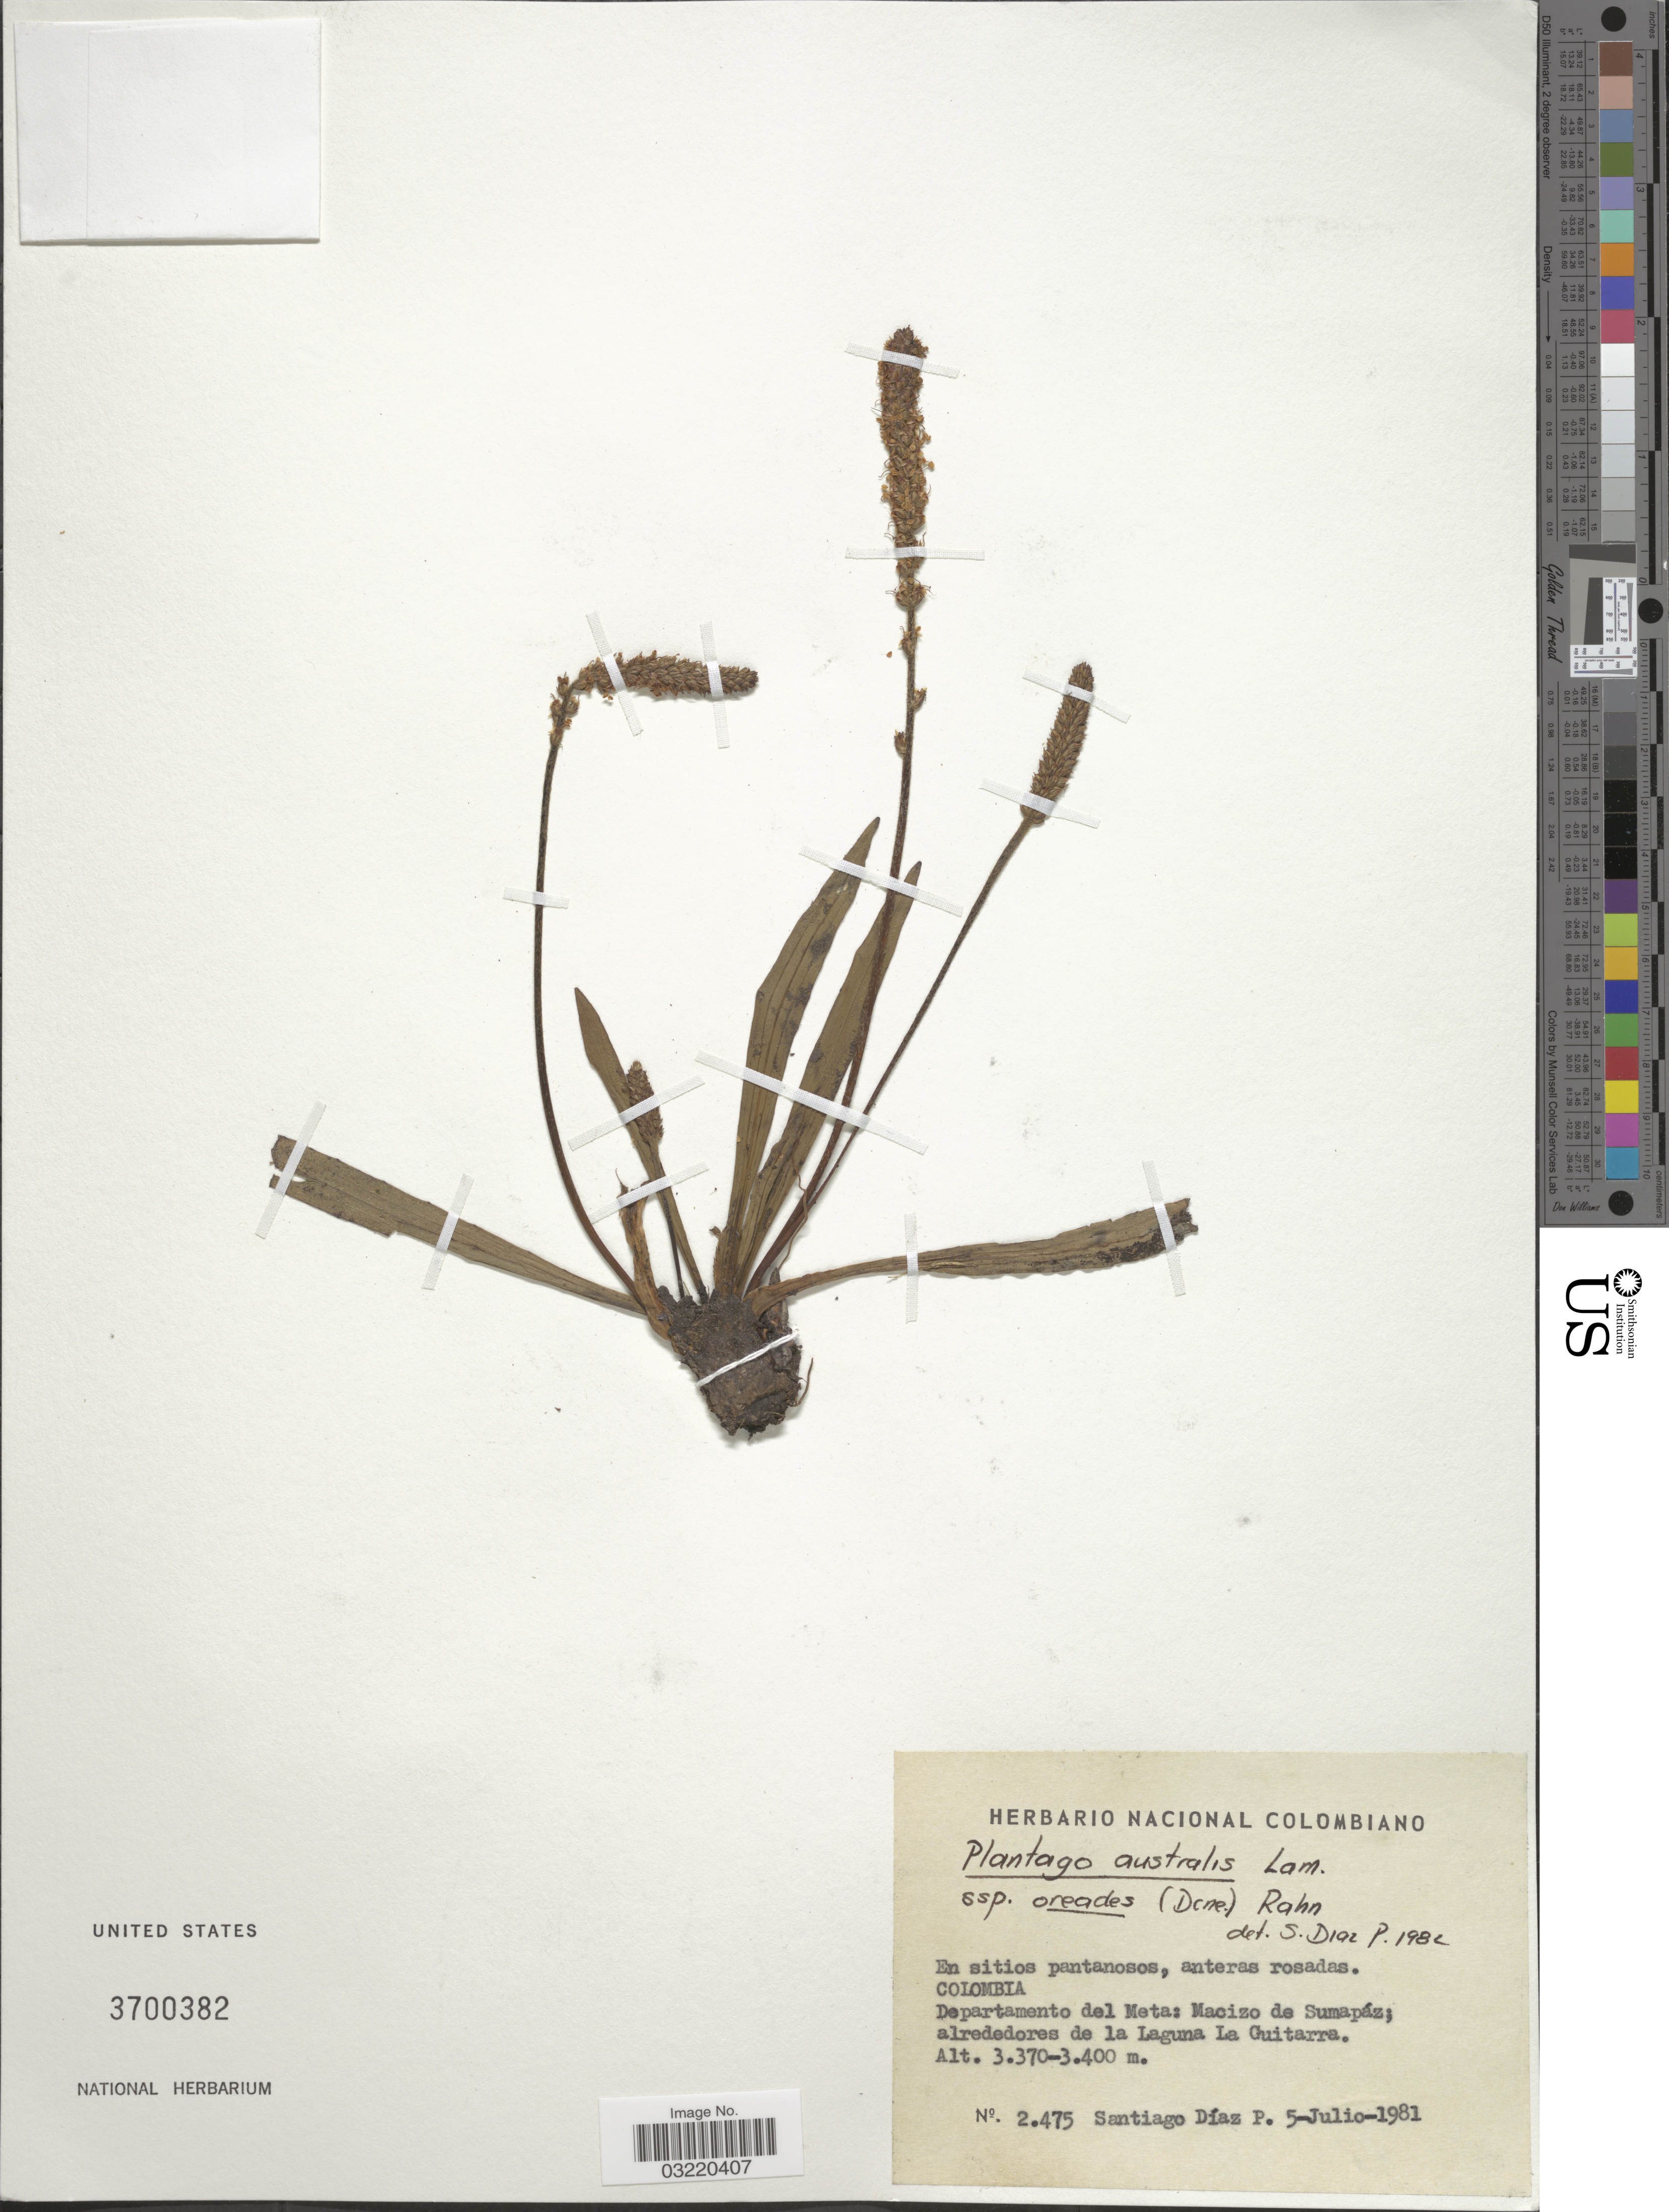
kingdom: Plantae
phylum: Tracheophyta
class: Magnoliopsida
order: Lamiales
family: Plantaginaceae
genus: Plantago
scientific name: Plantago australis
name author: Lam.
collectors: S. Diaz P.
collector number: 2475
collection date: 1981-07-05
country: Colombia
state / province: Meta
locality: Departamento del Meta: Macizo de Sumapáz; alrededores de la Laguna La Guitarra.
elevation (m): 3370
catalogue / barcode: US 3700382